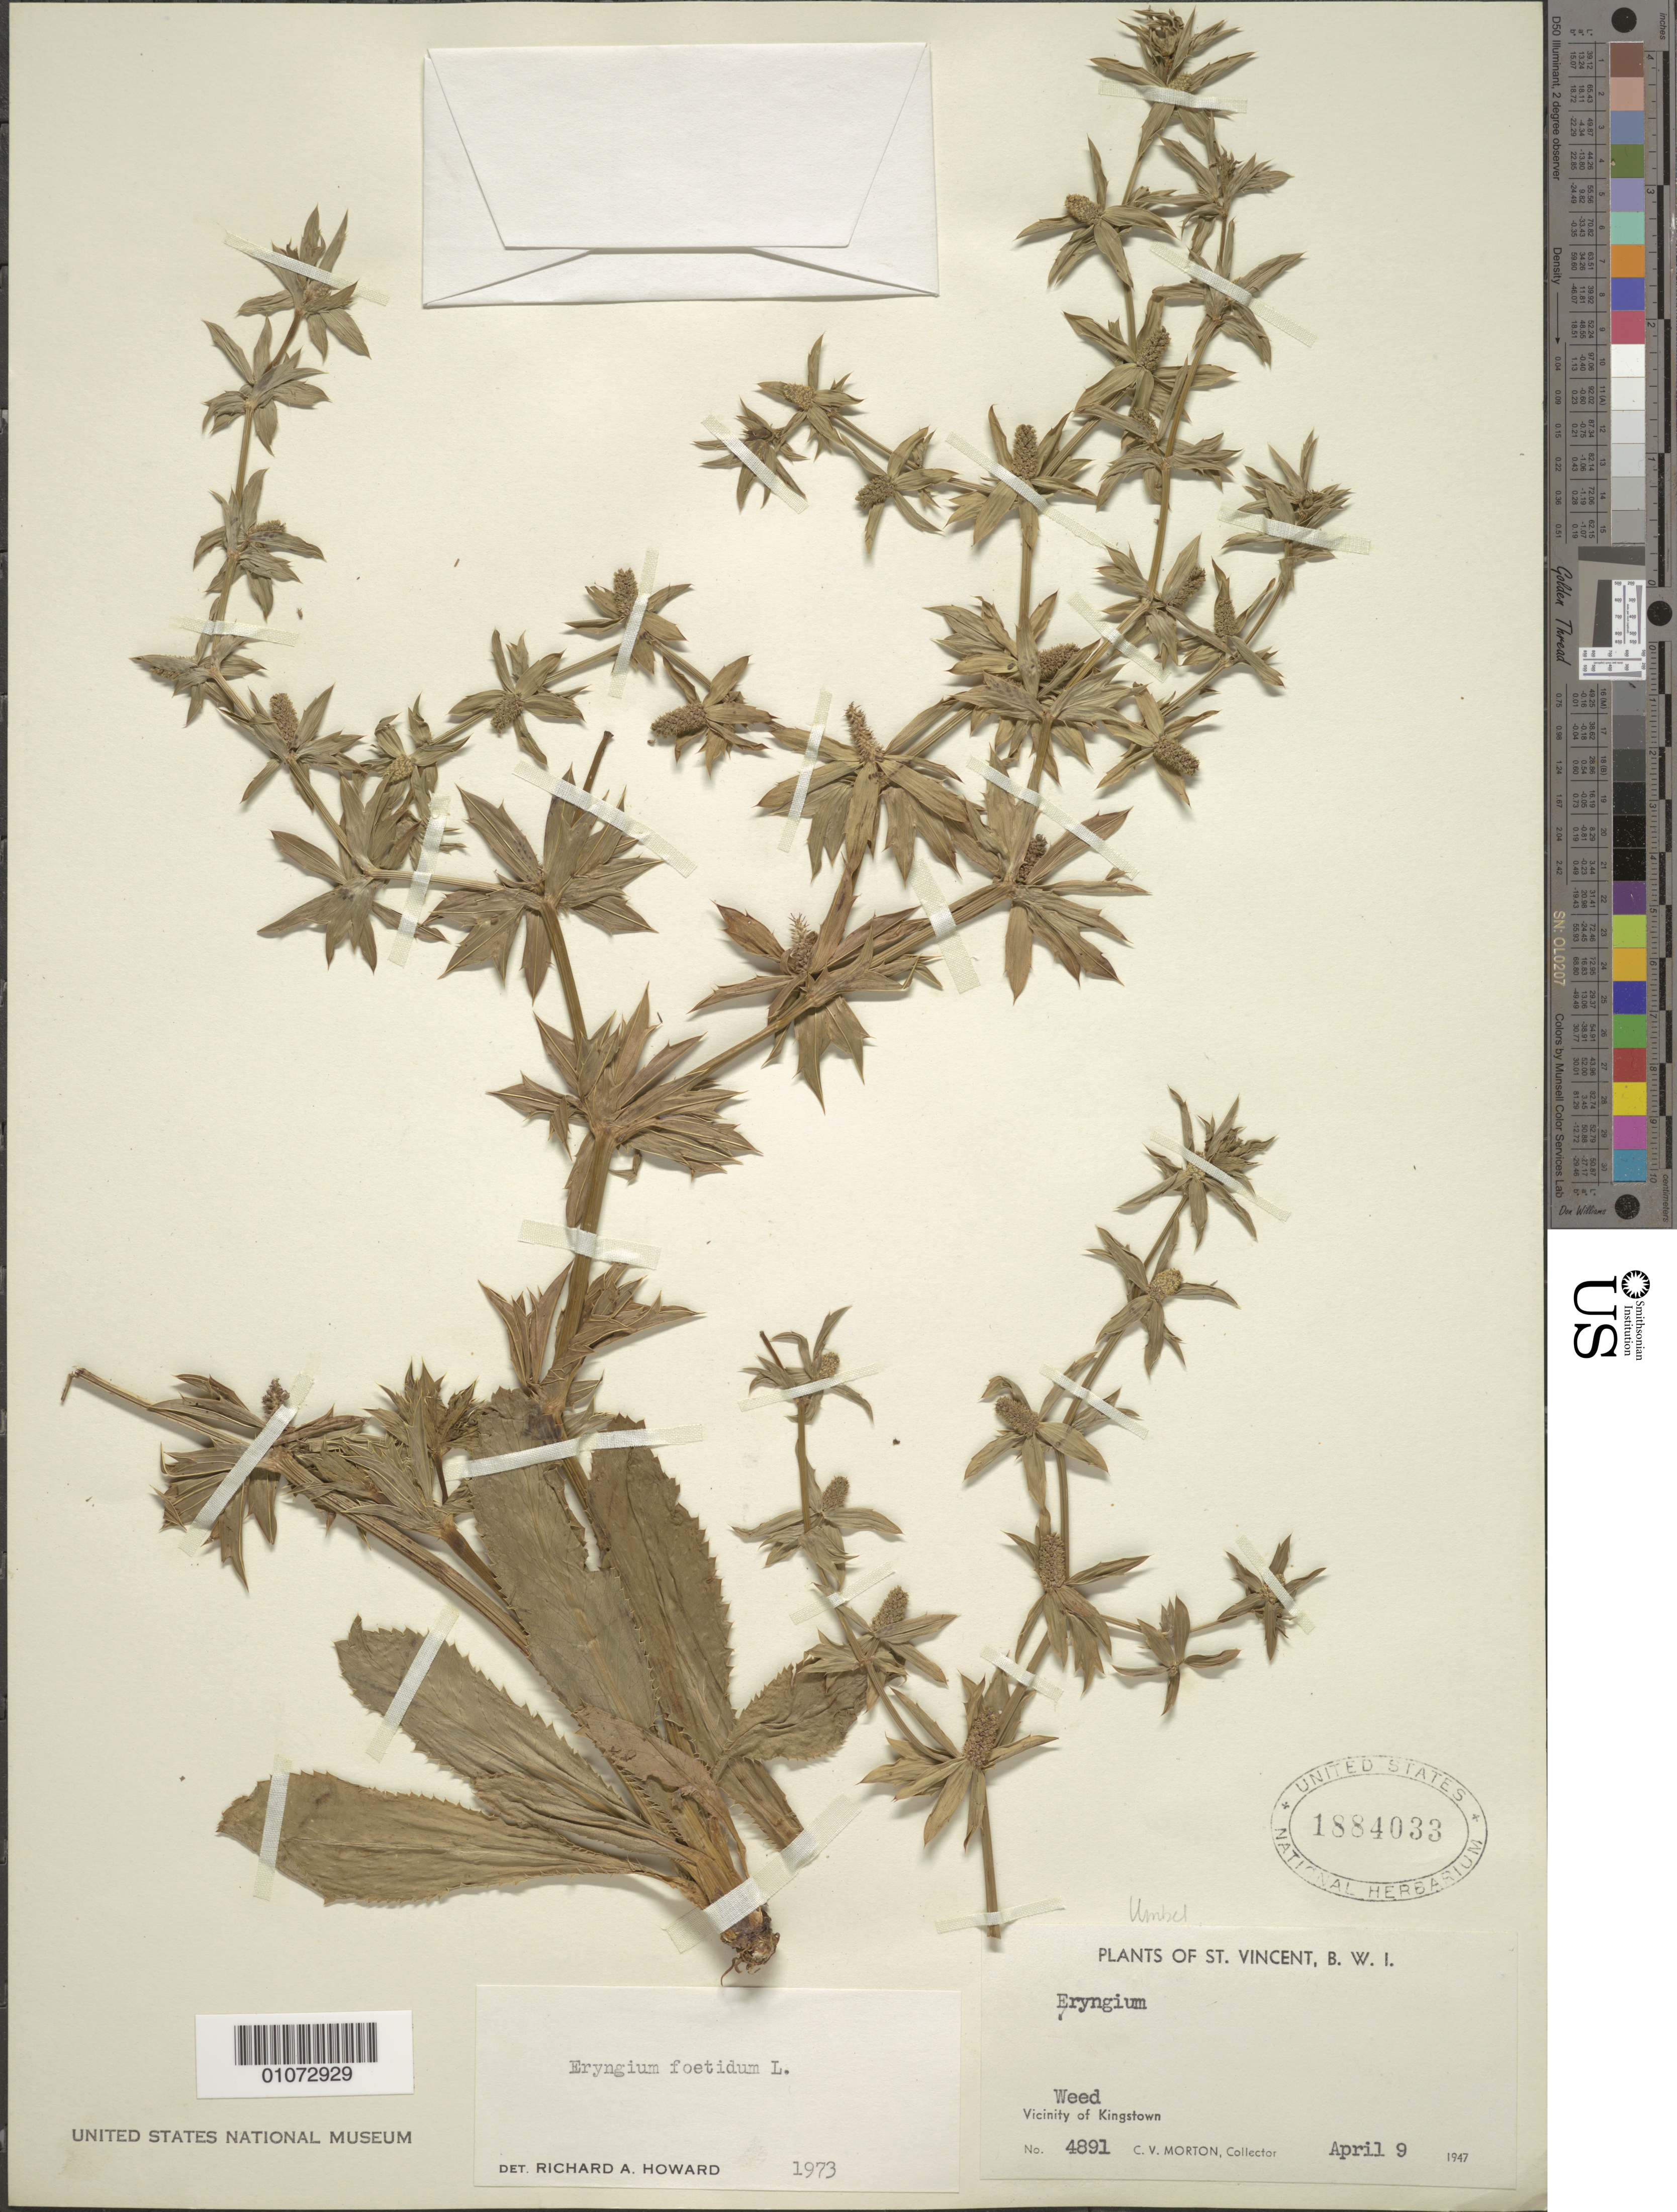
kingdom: Plantae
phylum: Tracheophyta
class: Magnoliopsida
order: Apiales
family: Apiaceae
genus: Eryngium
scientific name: Eryngium foetidum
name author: L.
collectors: C. V. Morton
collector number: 4891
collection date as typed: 09 Apr 1947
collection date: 1947-04-09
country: St. Vincent - Grenadines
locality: Vicinity of Kingstown.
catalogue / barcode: US 1884033